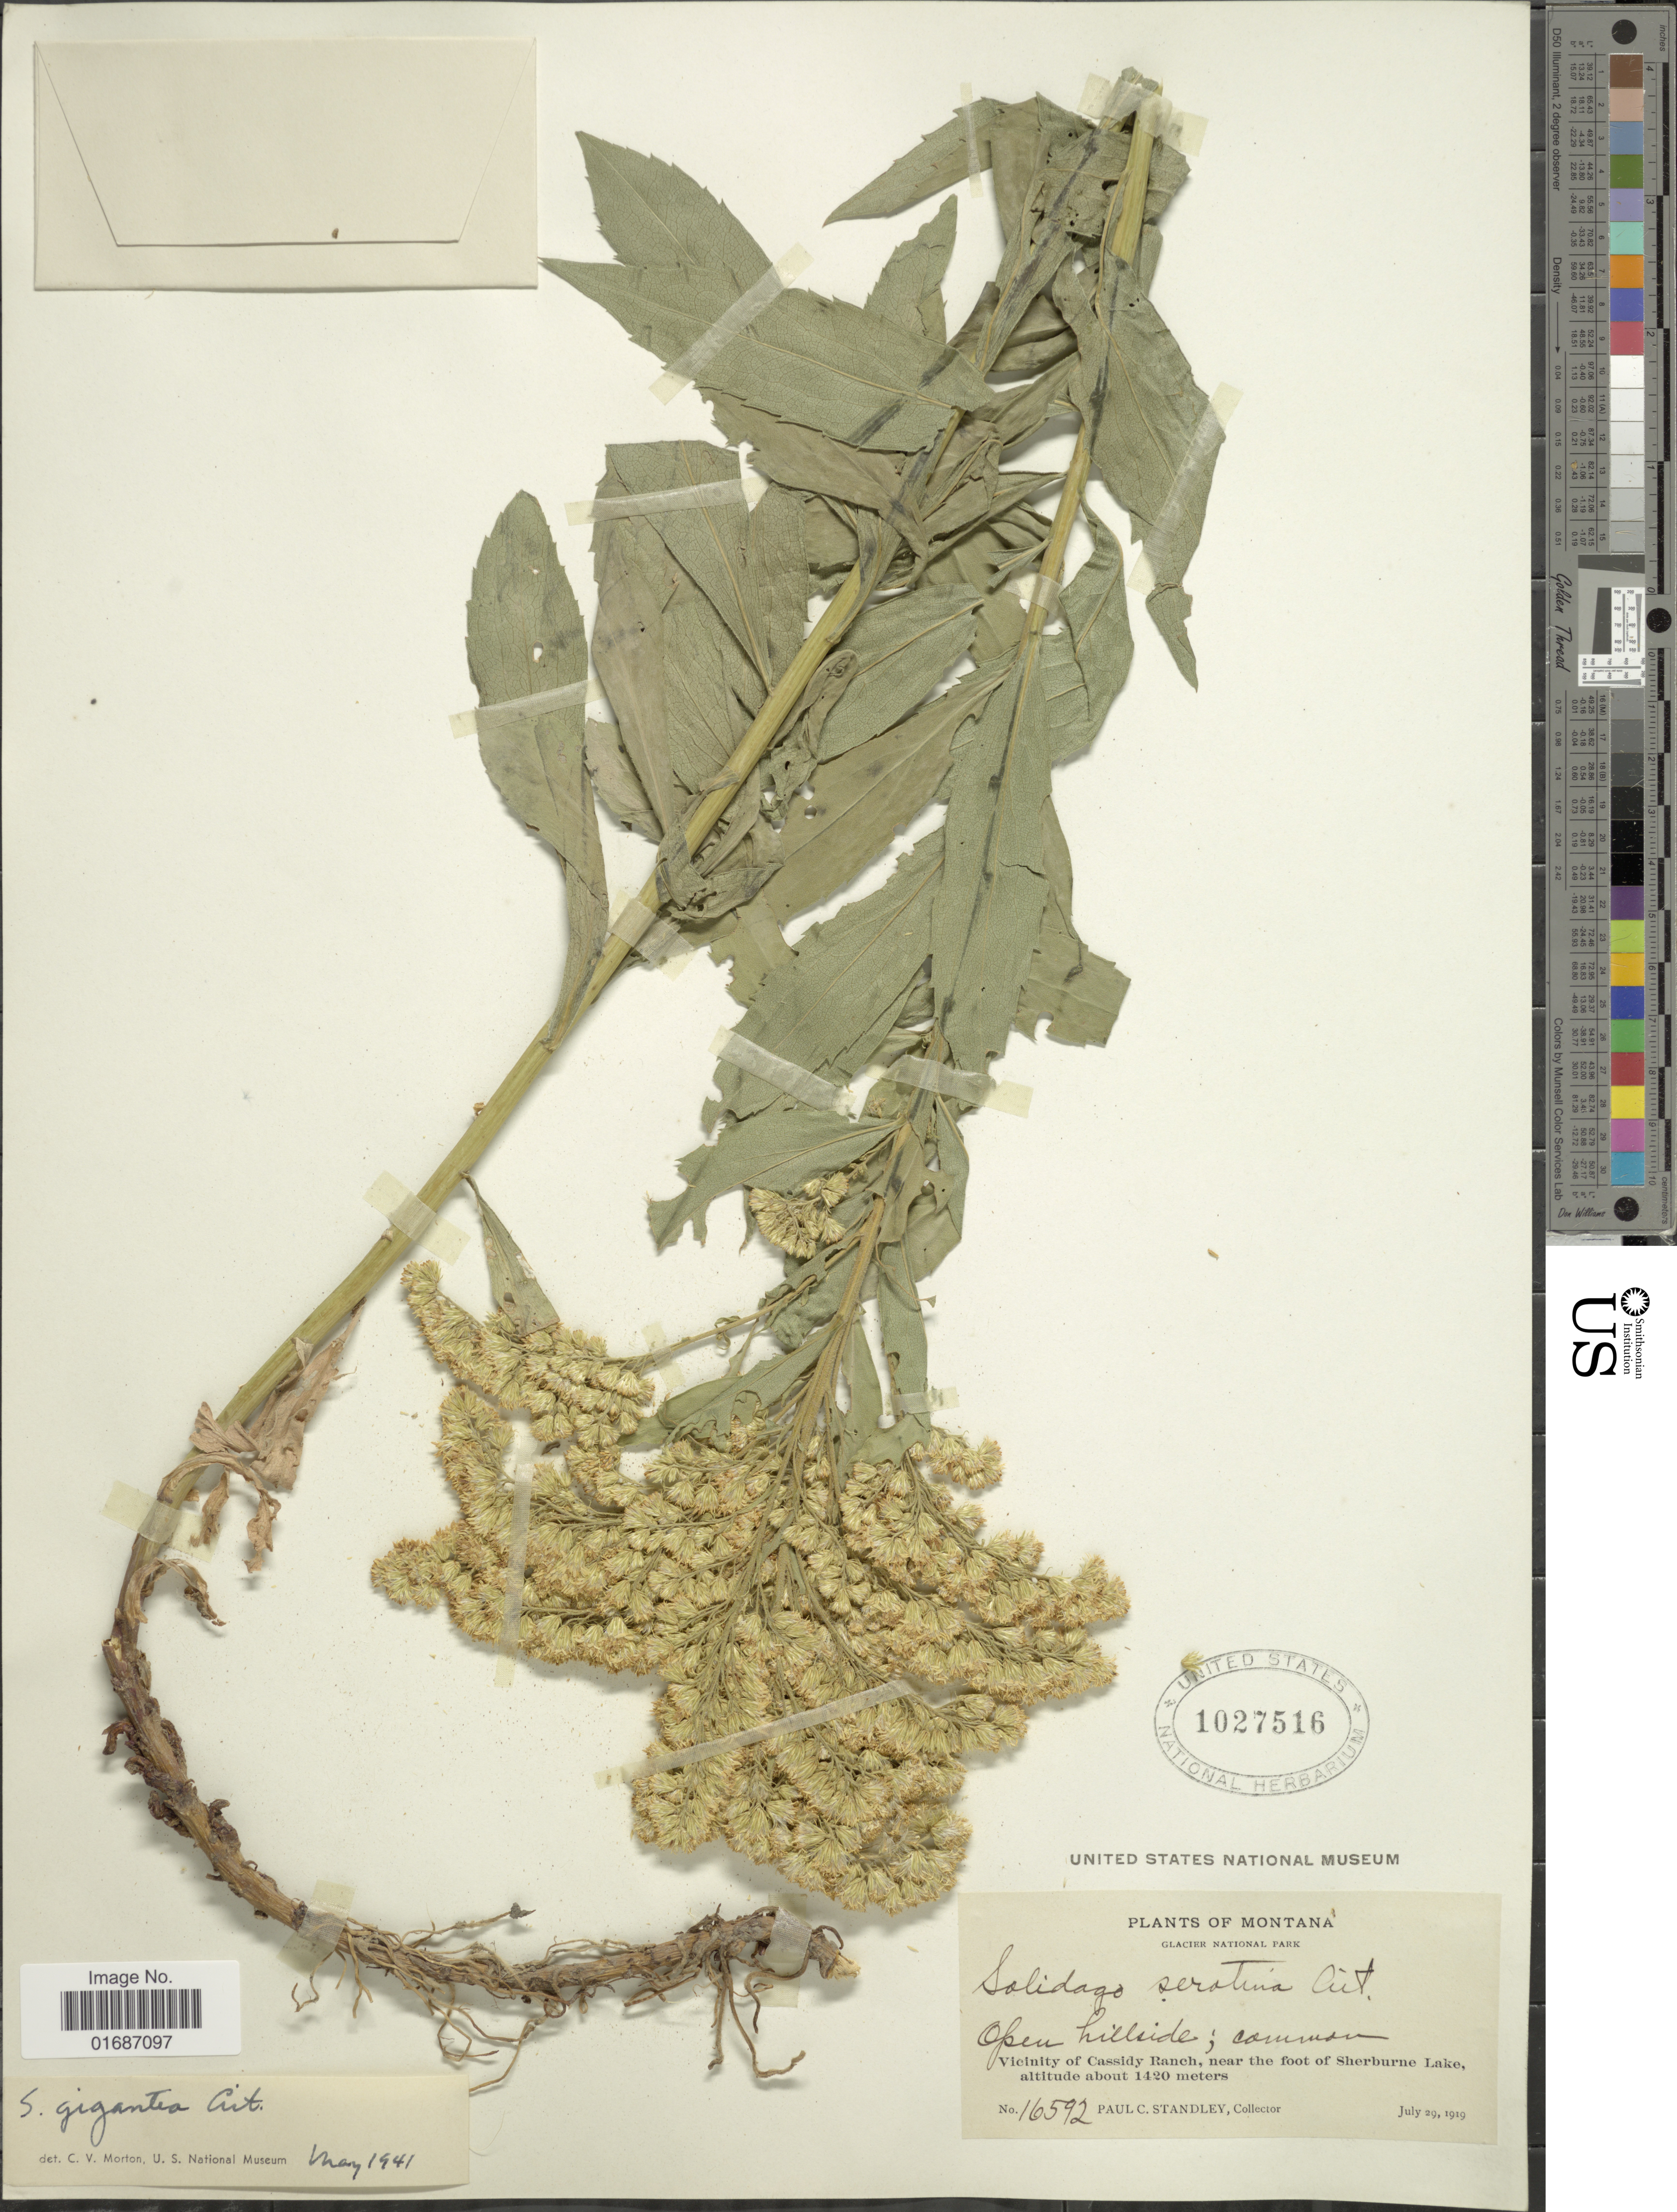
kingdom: Plantae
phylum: Tracheophyta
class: Magnoliopsida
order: Asterales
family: Asteraceae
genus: Solidago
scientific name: Solidago gigantea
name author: Aiton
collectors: P. C. Standley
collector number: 16592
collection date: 1919-07-29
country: United States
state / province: Montana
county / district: Glacier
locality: Glacier National Park, Vicinity of Cassidy Ranch, near the foot of Sherburne Lake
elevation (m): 1420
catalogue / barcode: US 1027516